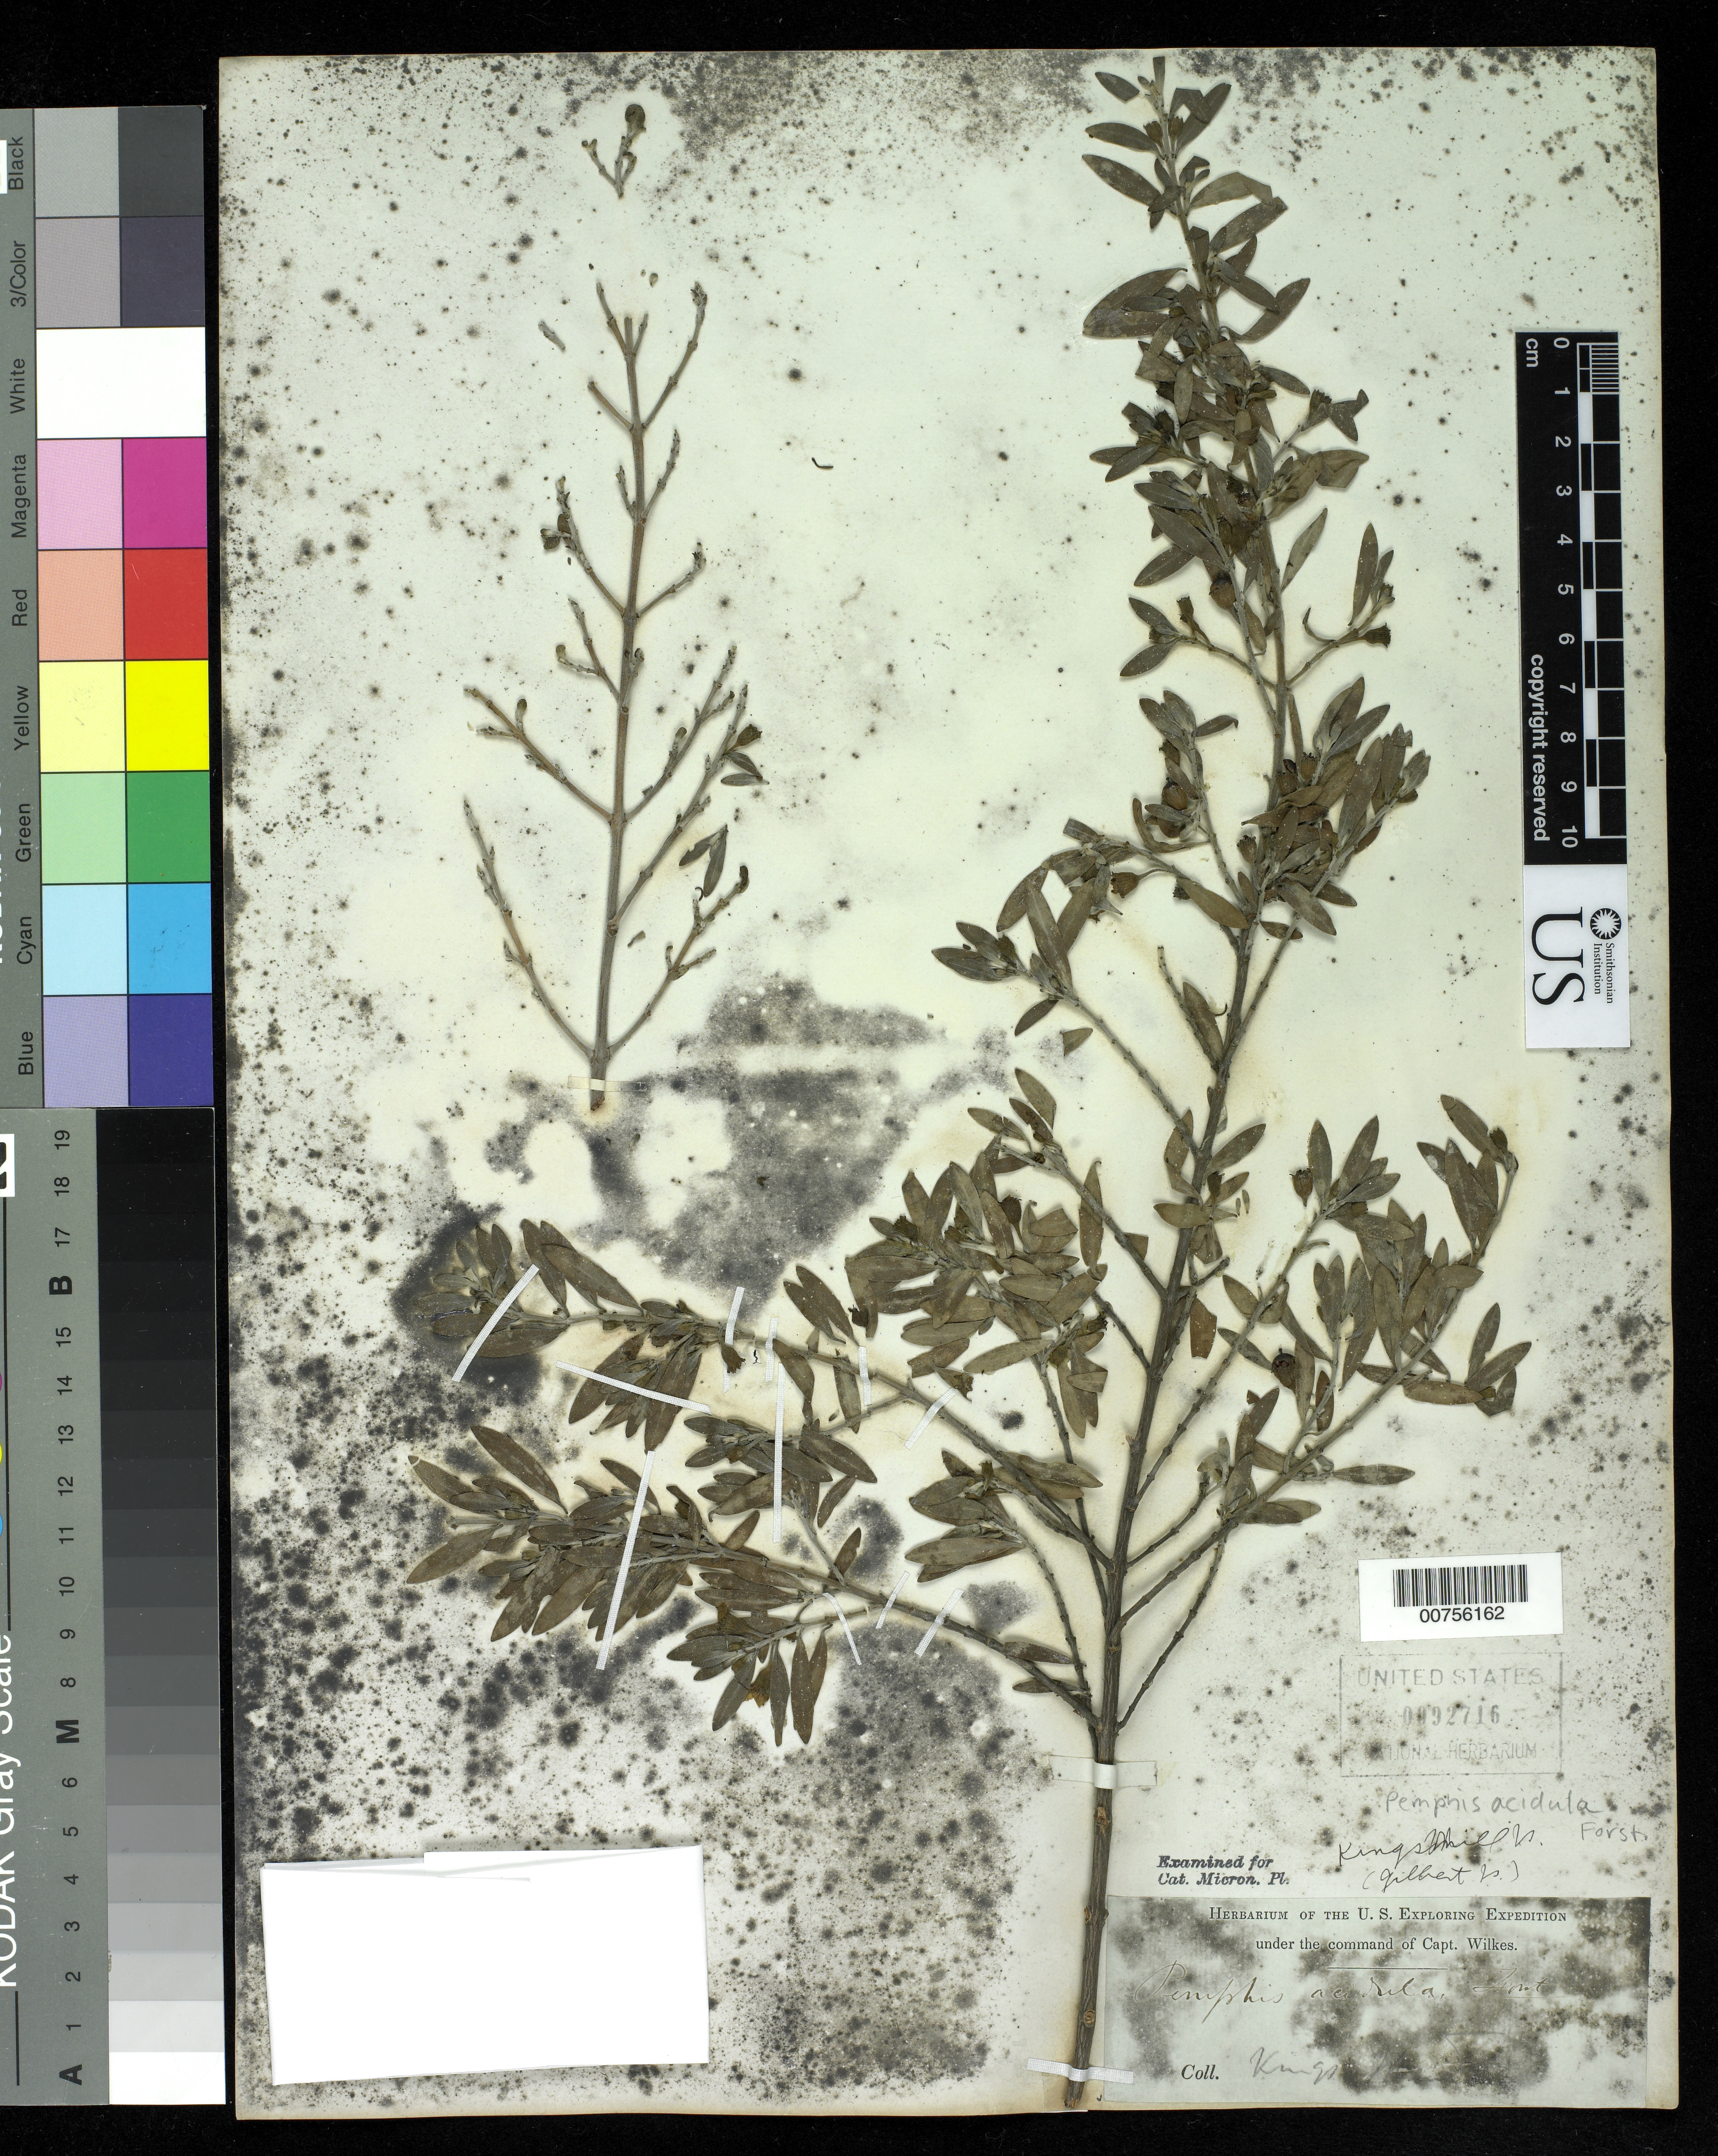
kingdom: Plantae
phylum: Tracheophyta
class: Magnoliopsida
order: Myrtales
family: Lythraceae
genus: Pemphis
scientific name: Pemphis acidula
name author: J.R. Forst. & G. Forst.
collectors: Wilkes Explor. Exped.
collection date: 1838/1842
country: Australia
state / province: Tasmania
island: King's Island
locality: Kings Island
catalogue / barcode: US 92716